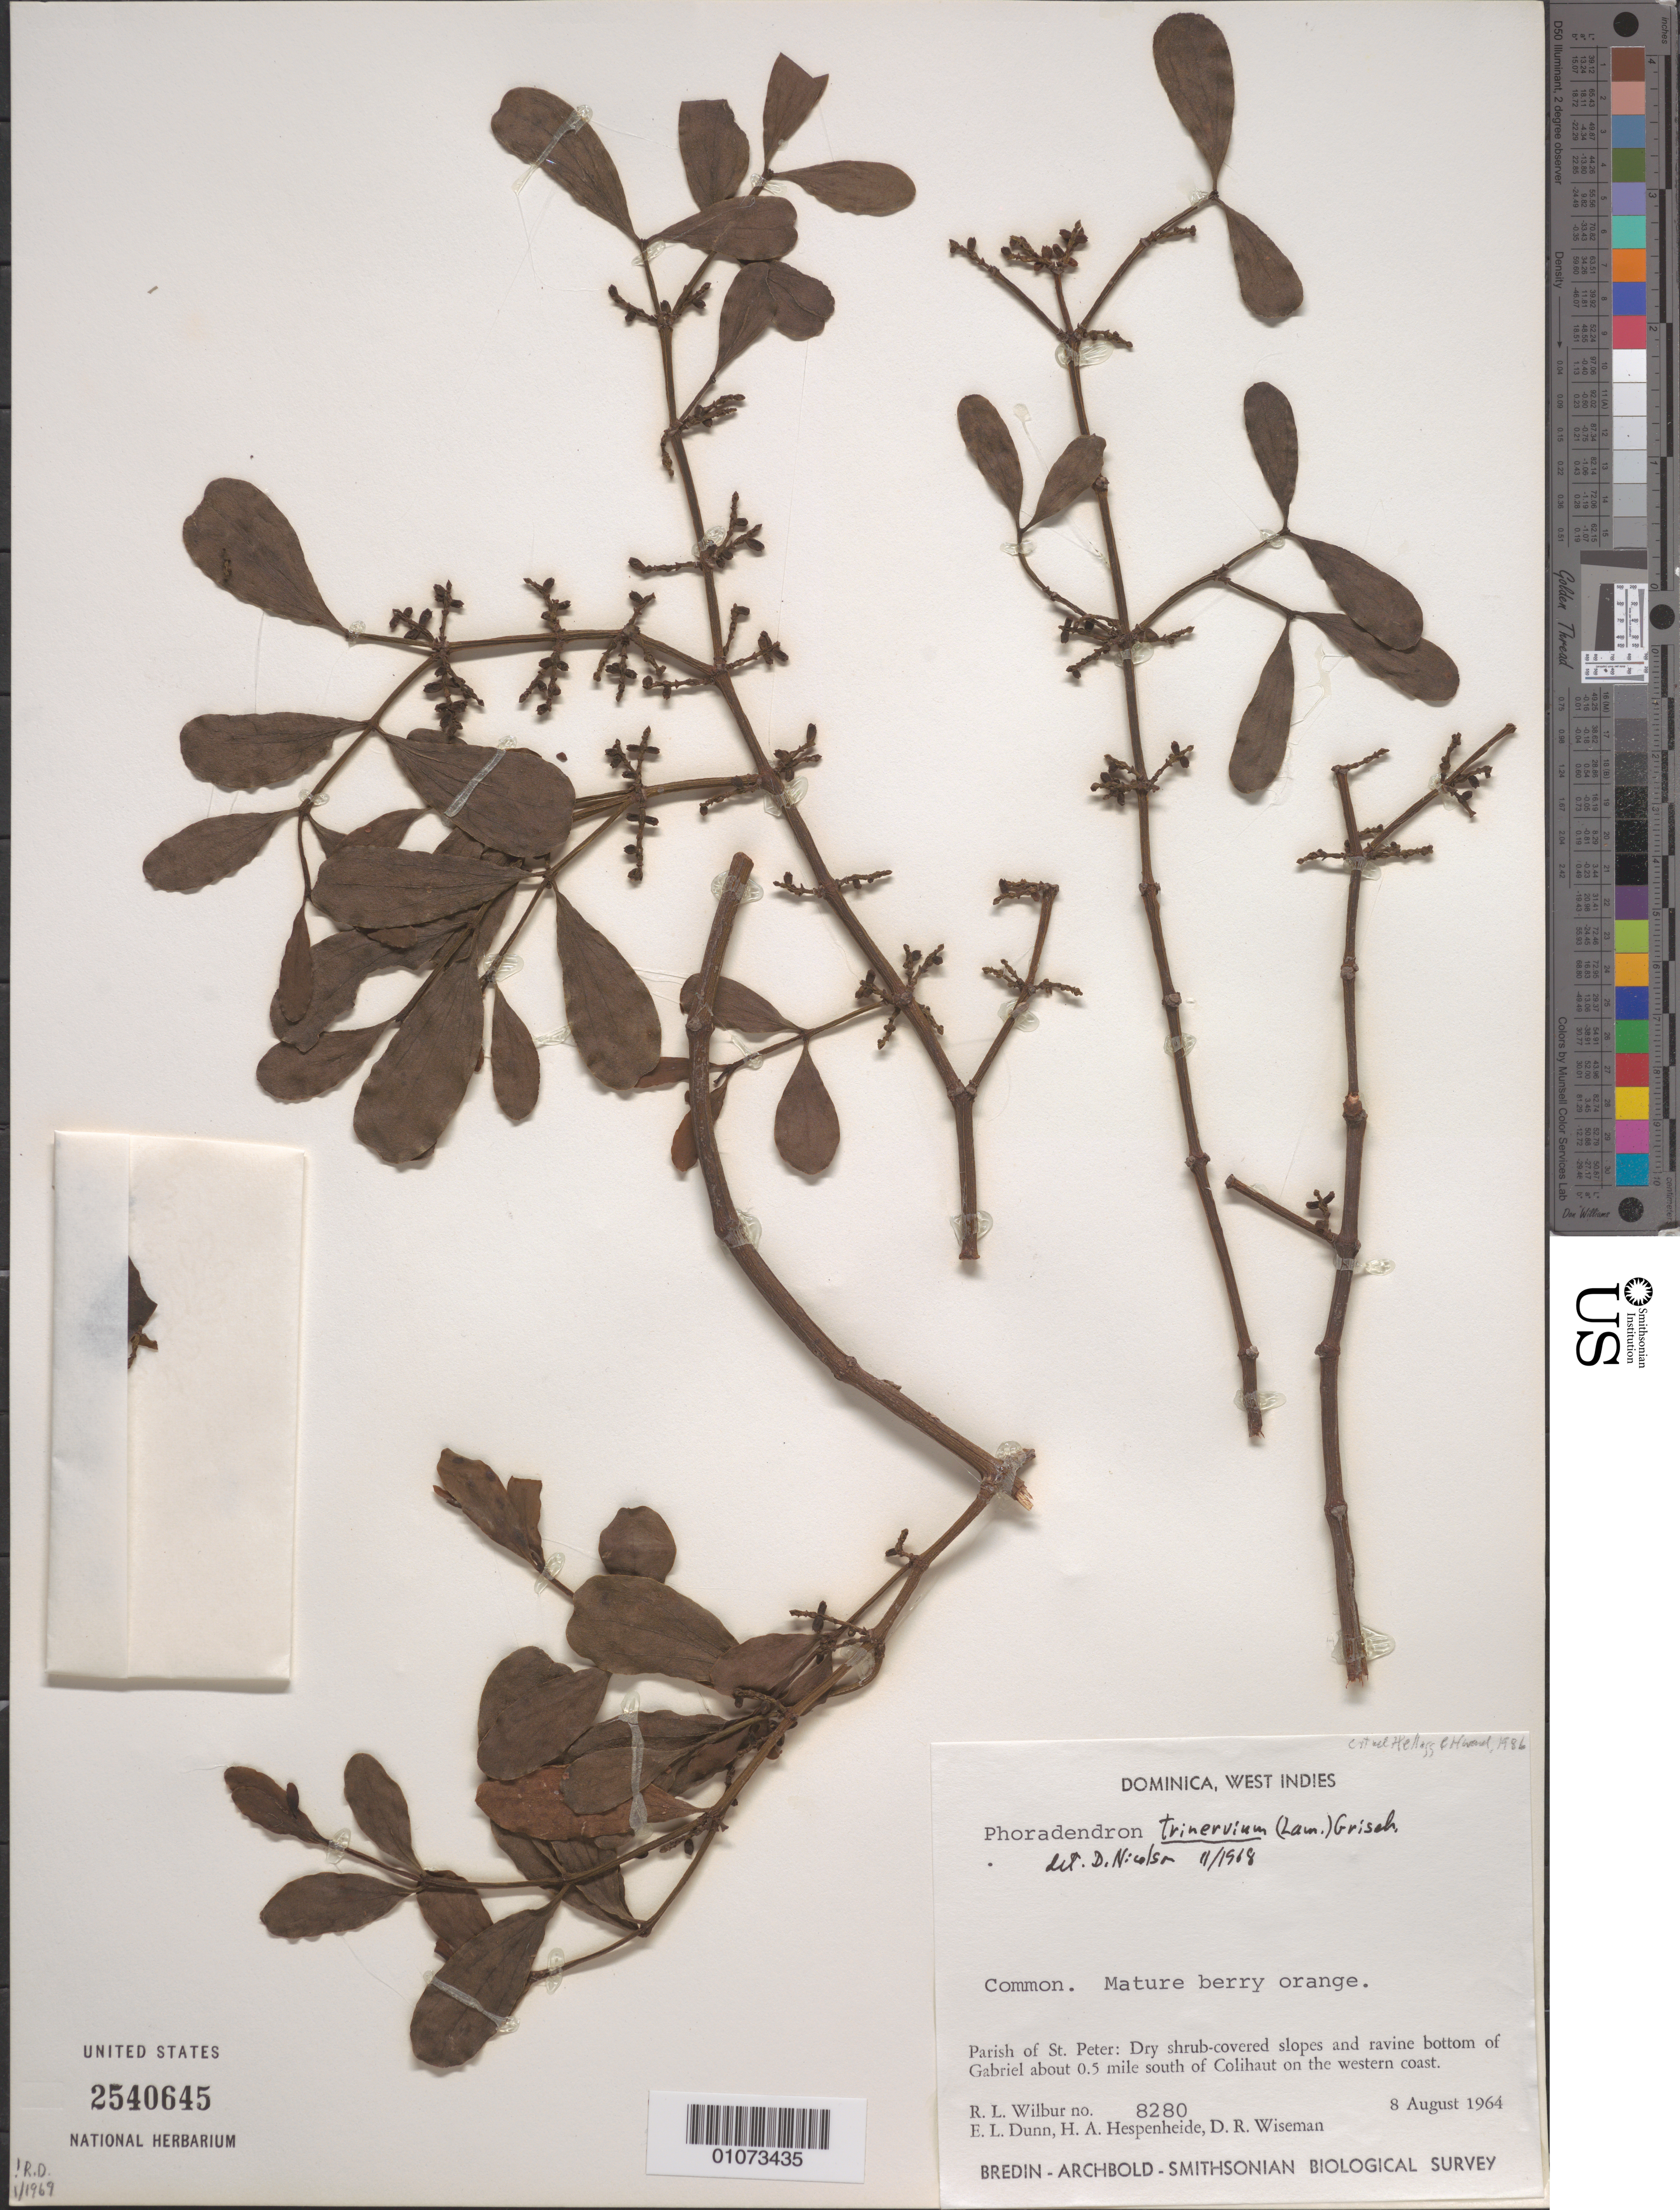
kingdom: Plantae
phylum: Tracheophyta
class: Magnoliopsida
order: Santalales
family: Viscaceae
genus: Phoradendron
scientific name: Phoradendron trinervium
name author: (Lam.) Griseb.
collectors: R. L. Wilbur, E. Dunn, H. A. Hespenheide & D. R. Wiseman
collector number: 8280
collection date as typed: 08 Aug 1964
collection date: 1964-08-08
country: Dominica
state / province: St. Peter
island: Dominica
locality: Slopes and ravine bottom of Gabriel about 0.5 mile south of Colihaut on the western coast.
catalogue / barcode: US 2540645